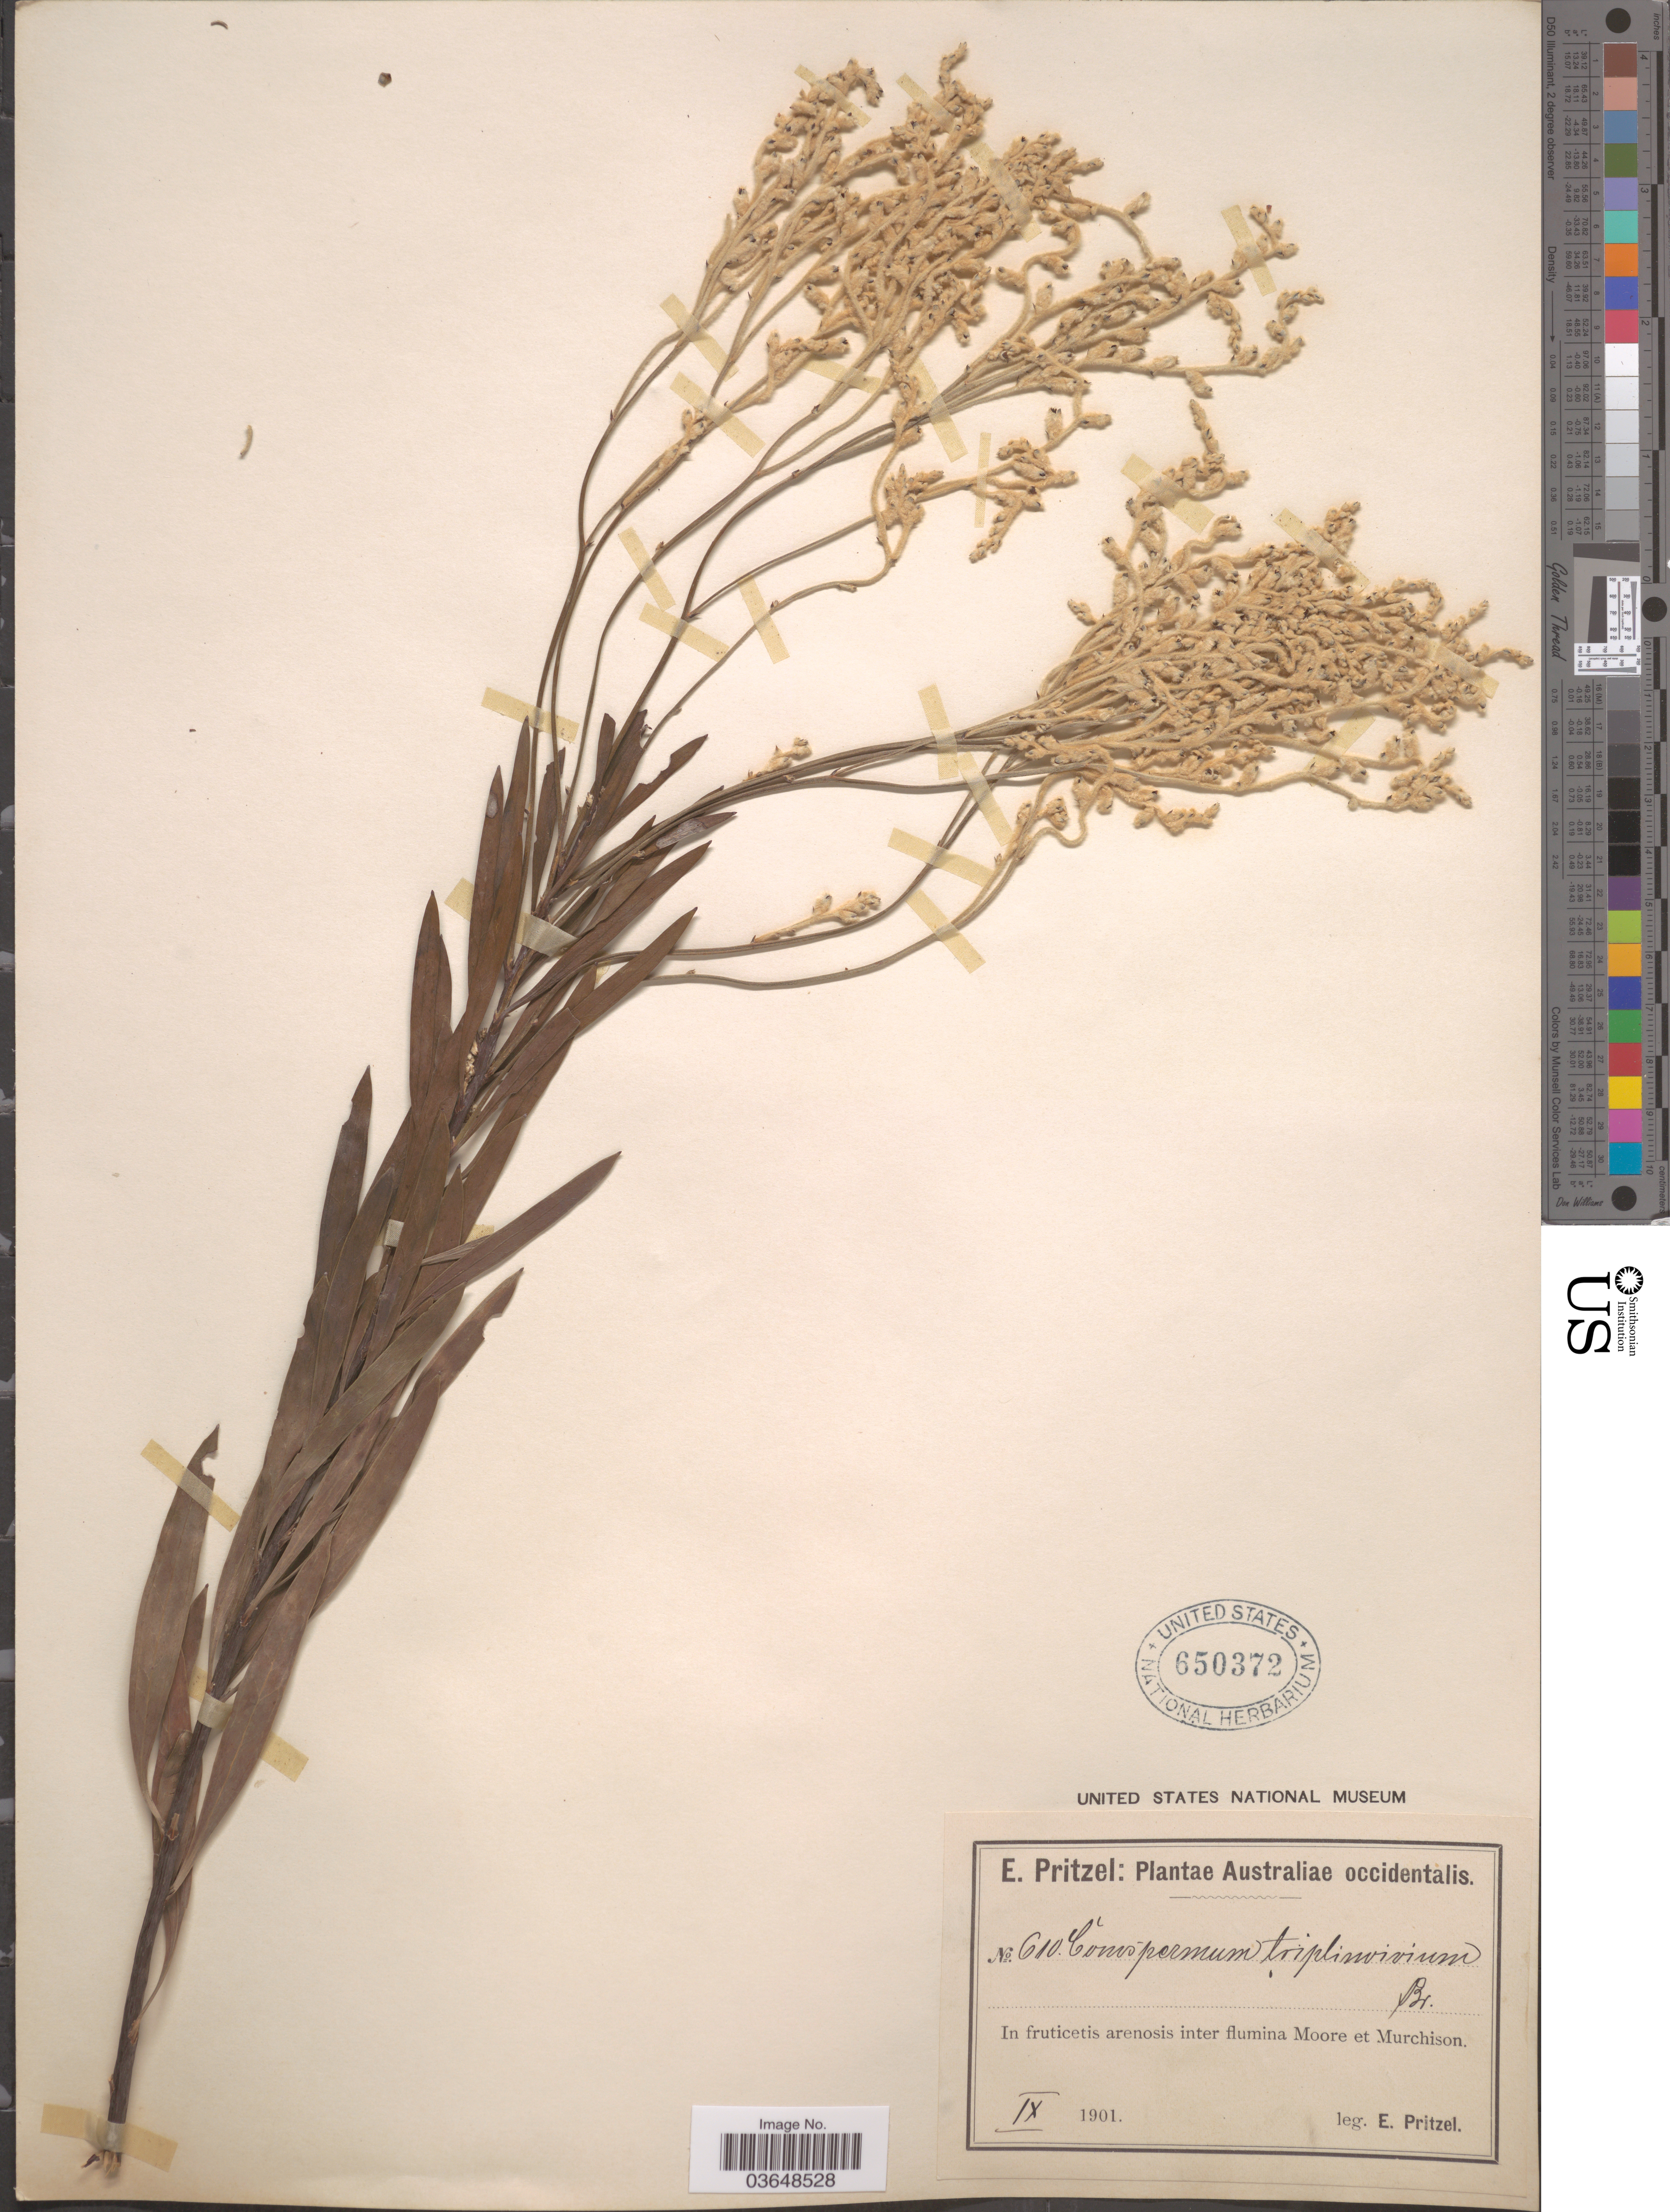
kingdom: Plantae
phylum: Tracheophyta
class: Magnoliopsida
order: Proteales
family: Proteaceae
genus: Conospermum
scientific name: Conospermum triplinervium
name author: R. Br.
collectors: E. G. Pritzel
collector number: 610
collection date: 1901-09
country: Australia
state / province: Western Australia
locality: Australiae occidentalis. In fruticetis arenosis inter flumina Moore et Murchison.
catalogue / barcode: US 650372